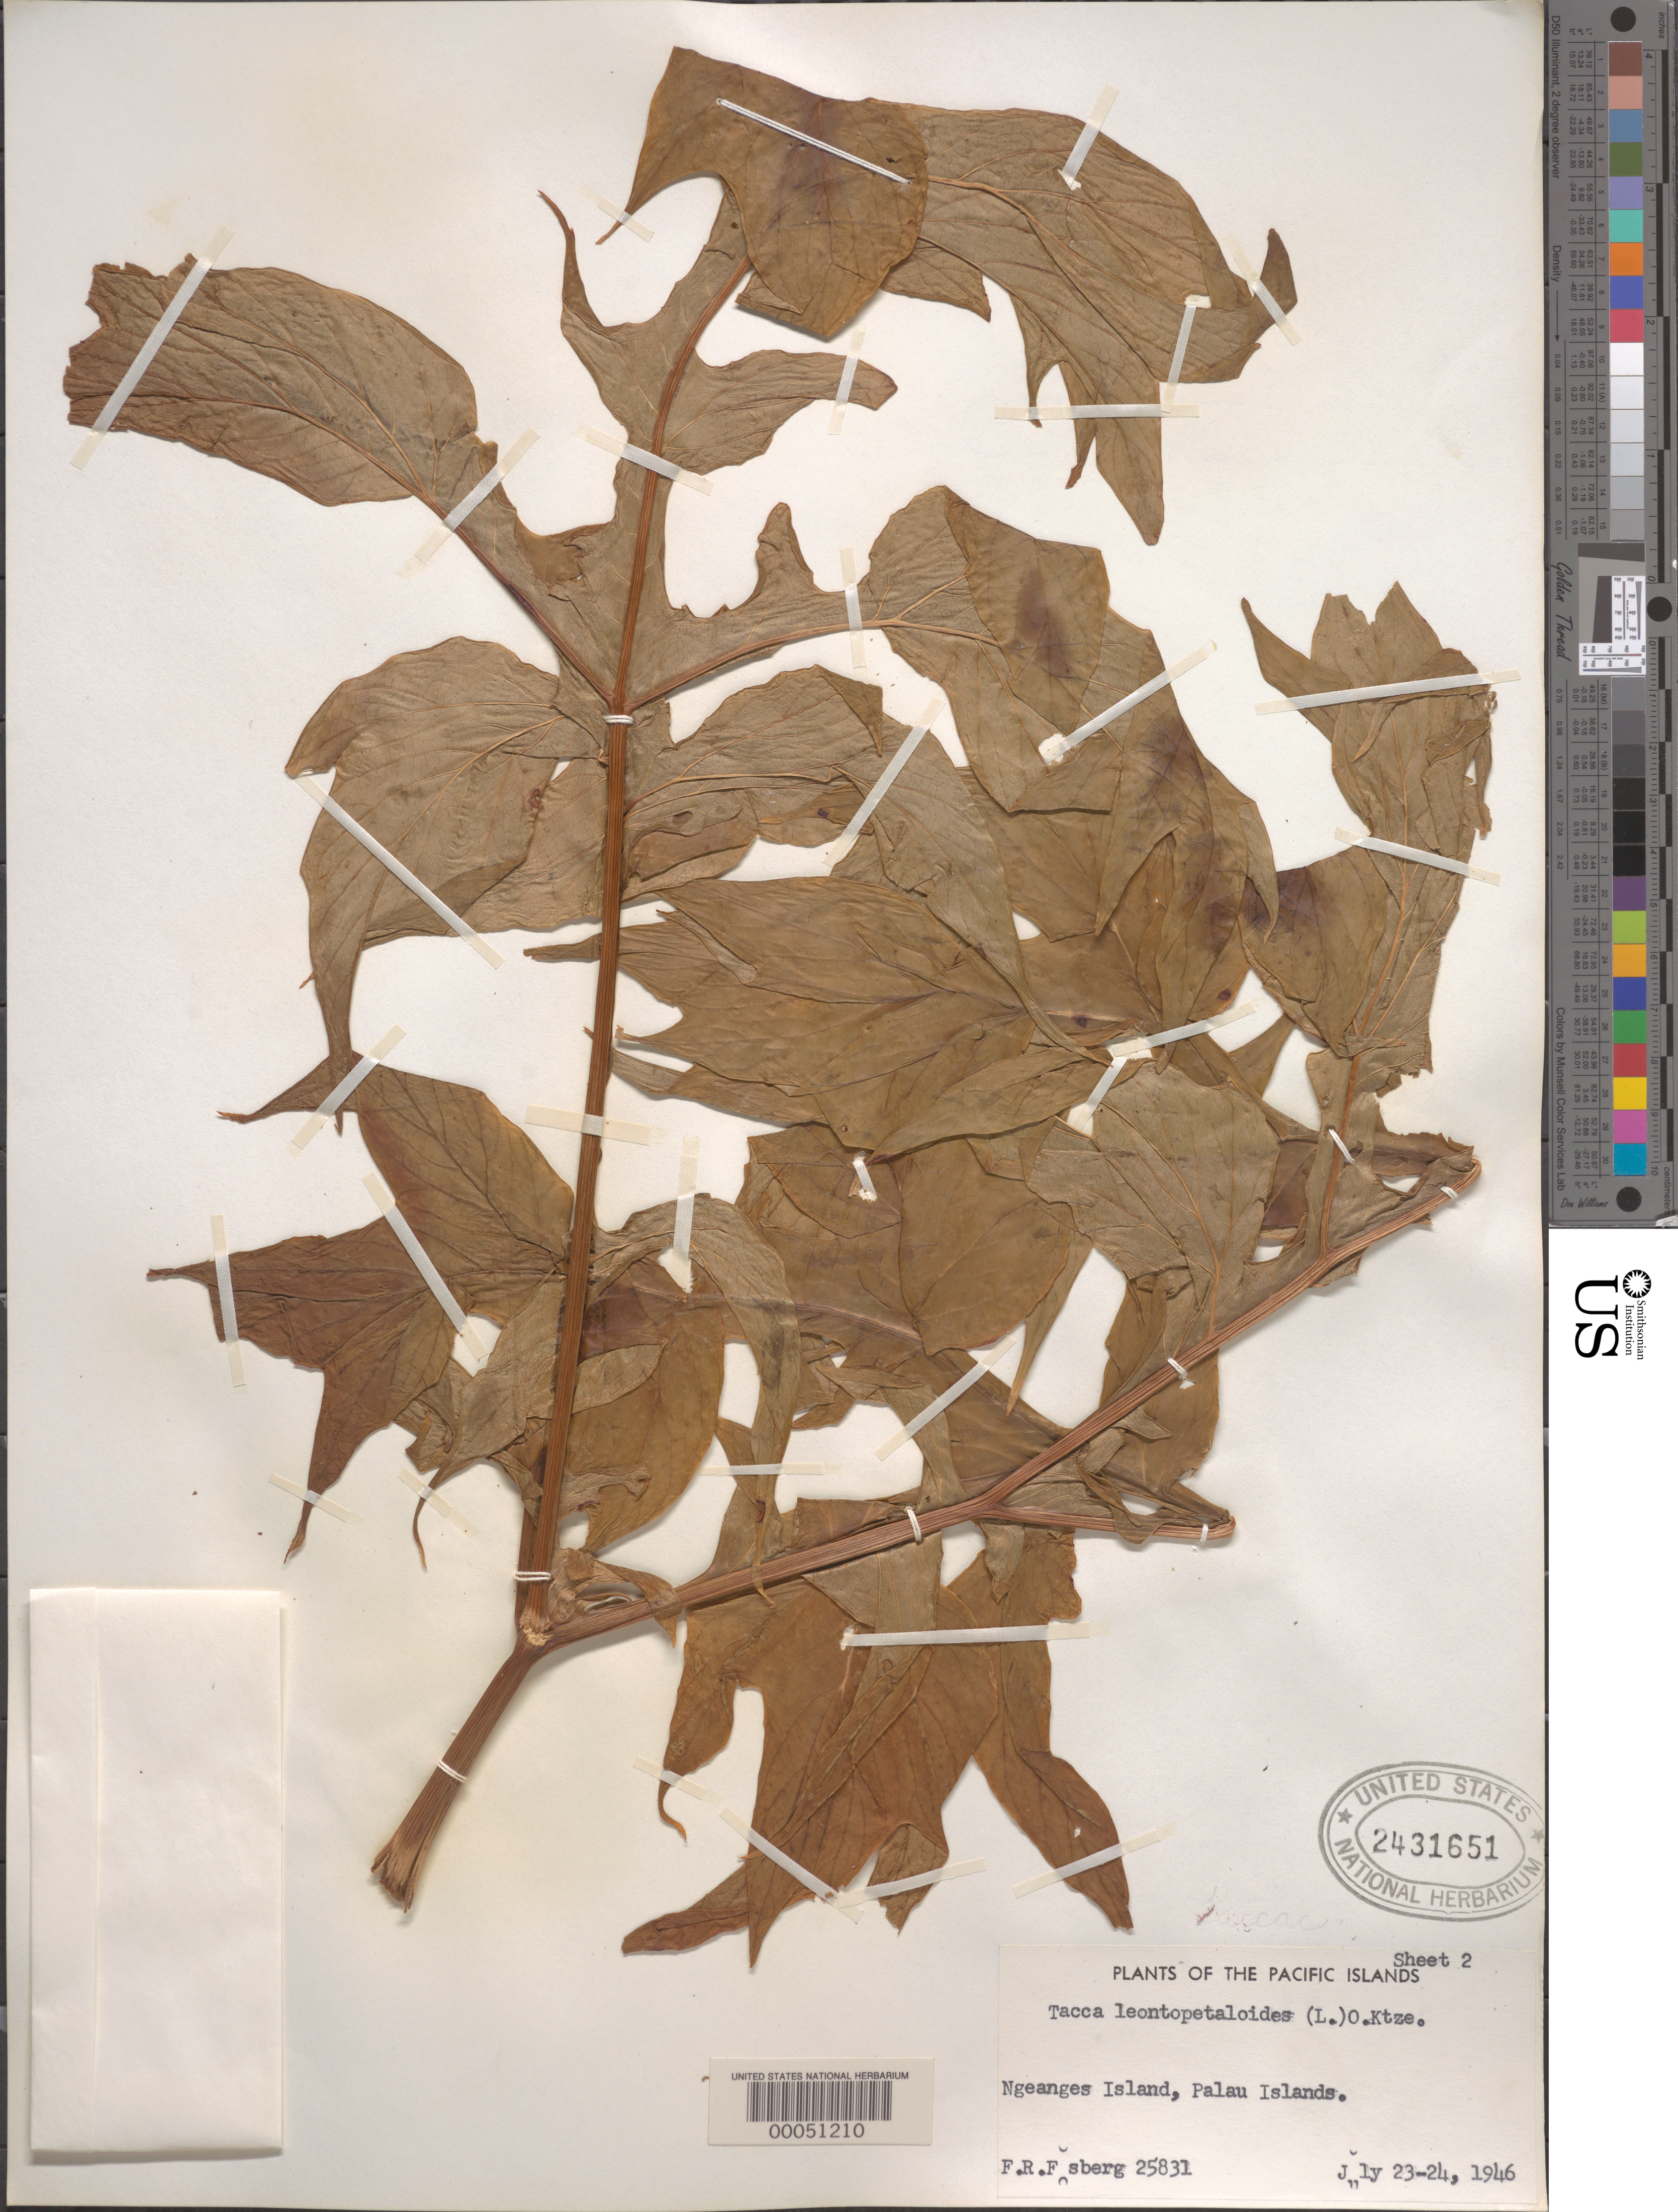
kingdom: Plantae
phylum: Tracheophyta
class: Liliopsida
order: Dioscoreales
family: Dioscoreaceae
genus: Tacca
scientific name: Tacca leontopetaloides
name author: (L.) Kuntze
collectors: F. R. Fosberg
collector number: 25831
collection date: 1946-07-23/1946-07-24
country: Palau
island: Ngeanges (Gaiangas)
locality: The Pacific Islands. Ngeanges Island, Palau Islands.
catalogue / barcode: US 2431651